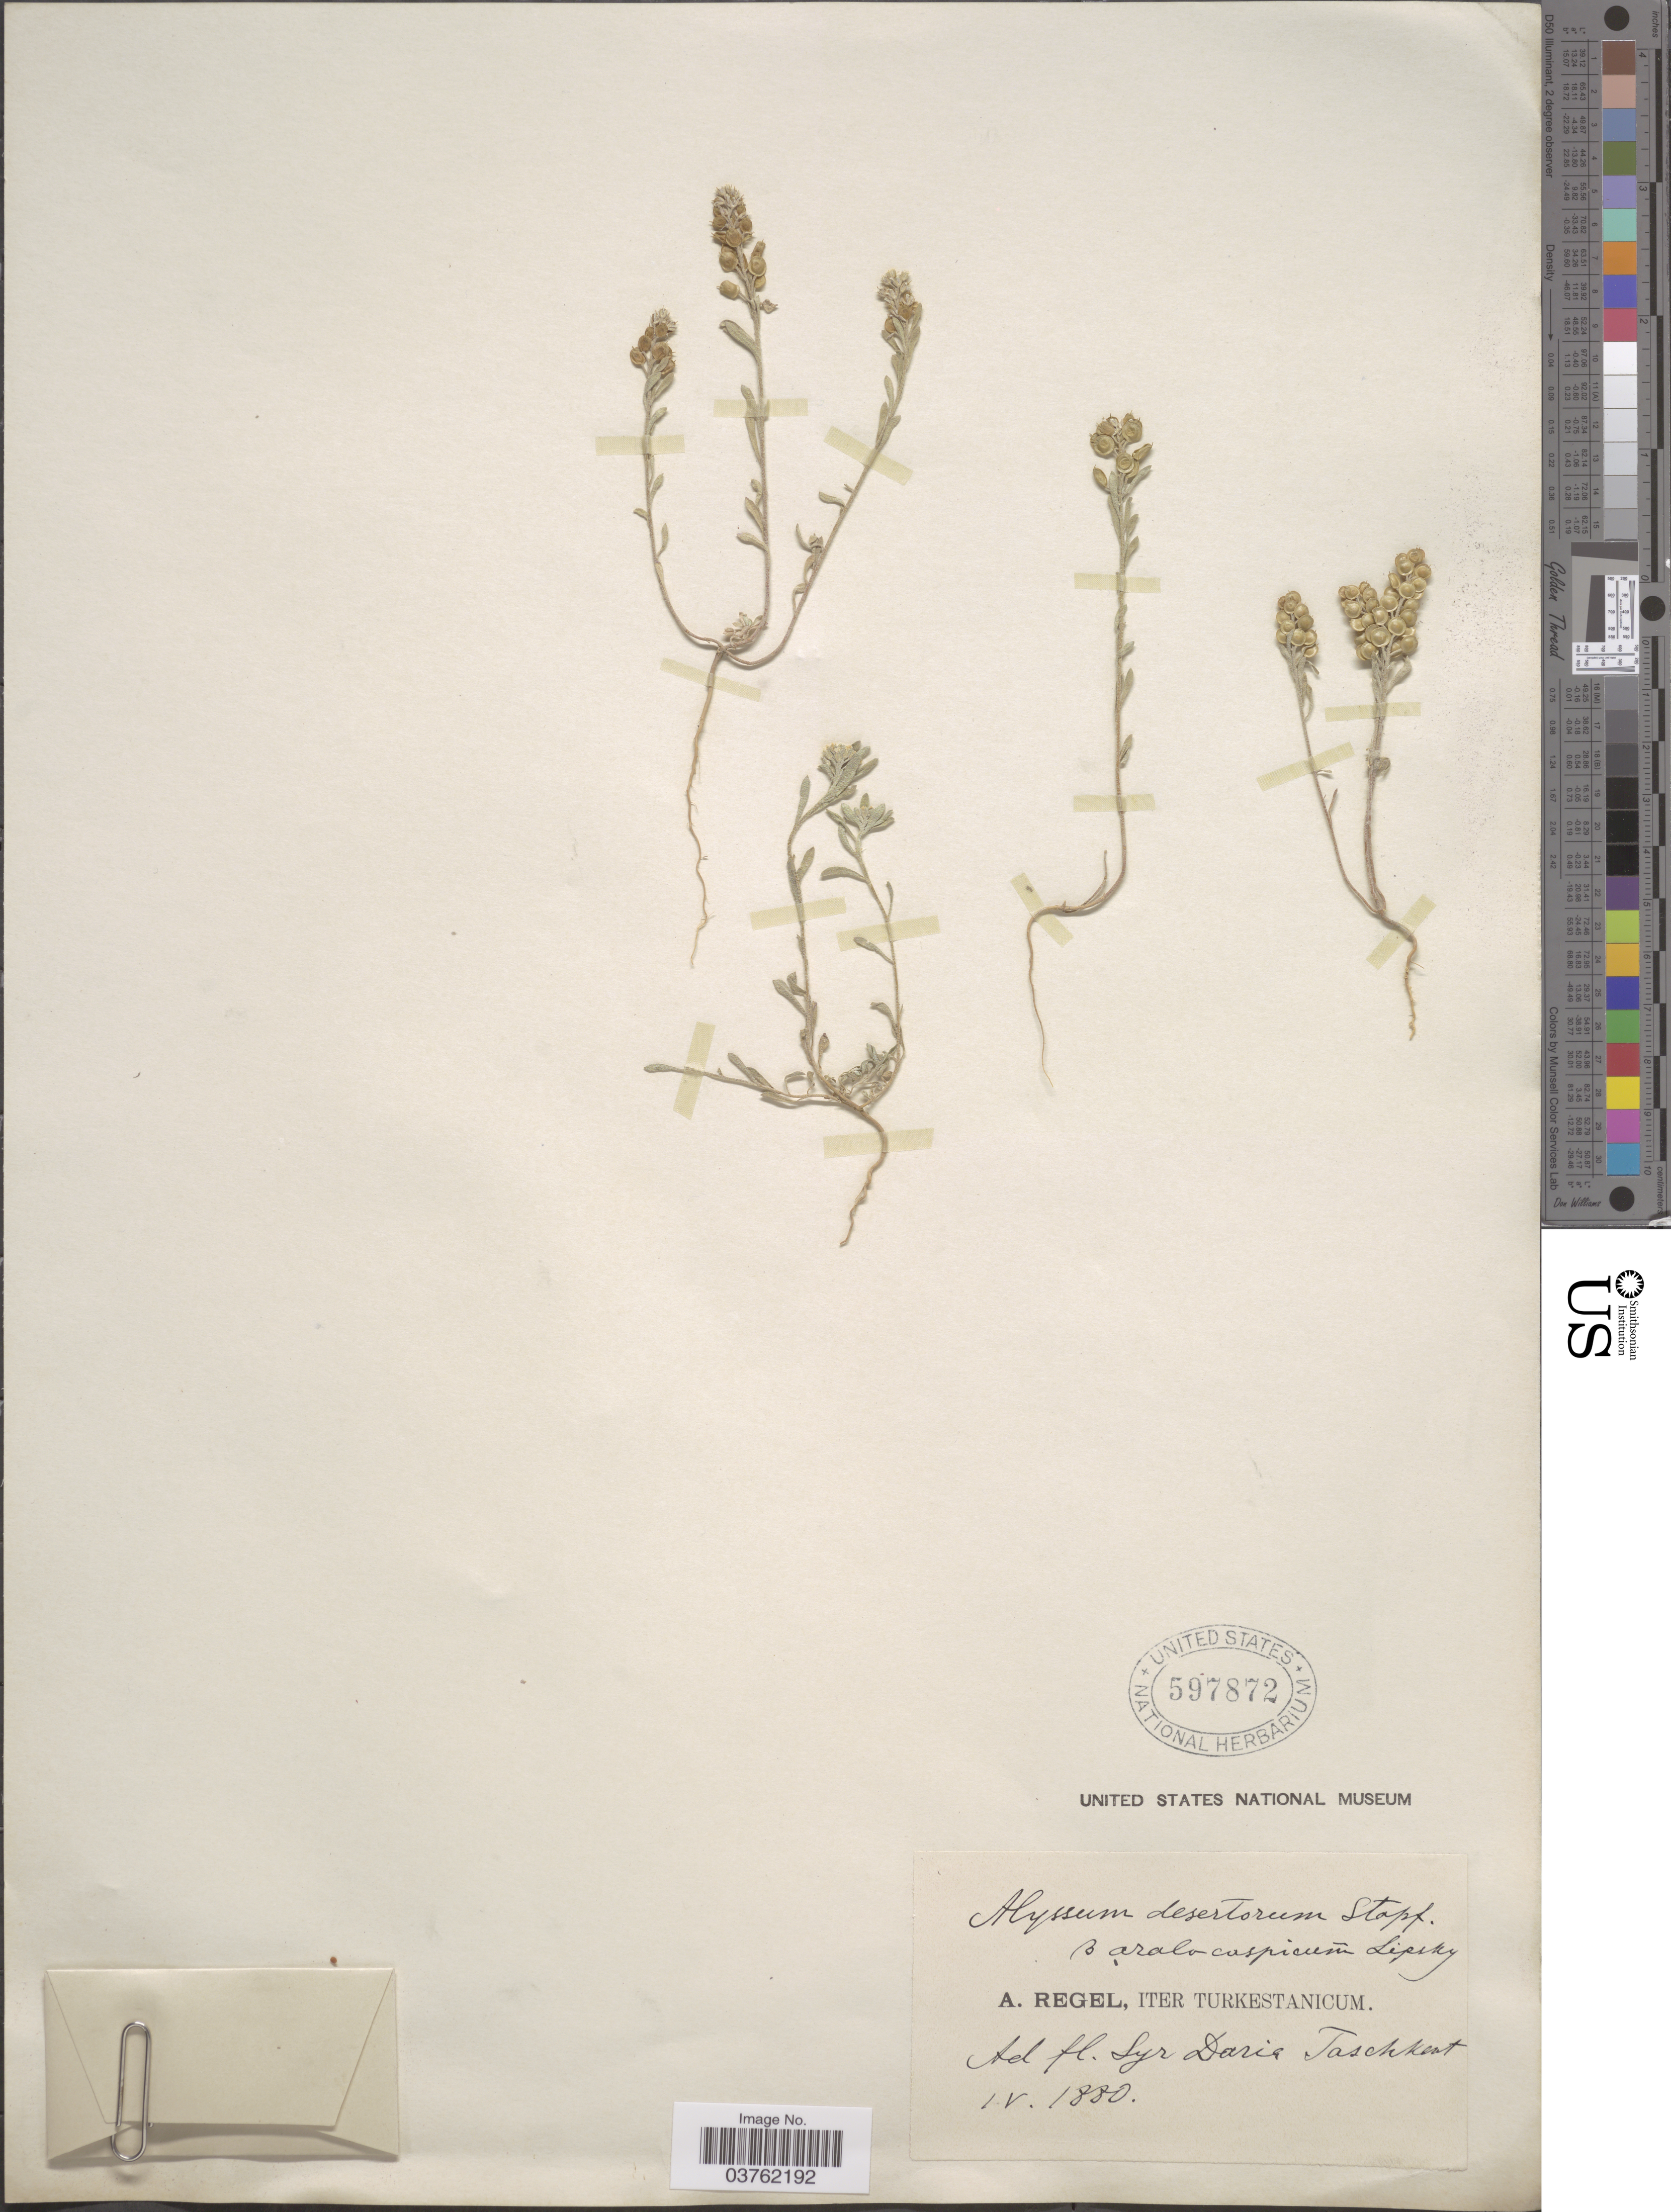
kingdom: Plantae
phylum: Tracheophyta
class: Magnoliopsida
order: Brassicales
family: Brassicaceae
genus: Alyssum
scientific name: Alyssum desertorum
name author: Stapf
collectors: A. Regel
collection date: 1880-05-01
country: Uzbekistan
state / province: Toshkent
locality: Iter Turkestanicum. Ad fl. Syr Daria Taschkent. [interpreted]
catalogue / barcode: US 597872